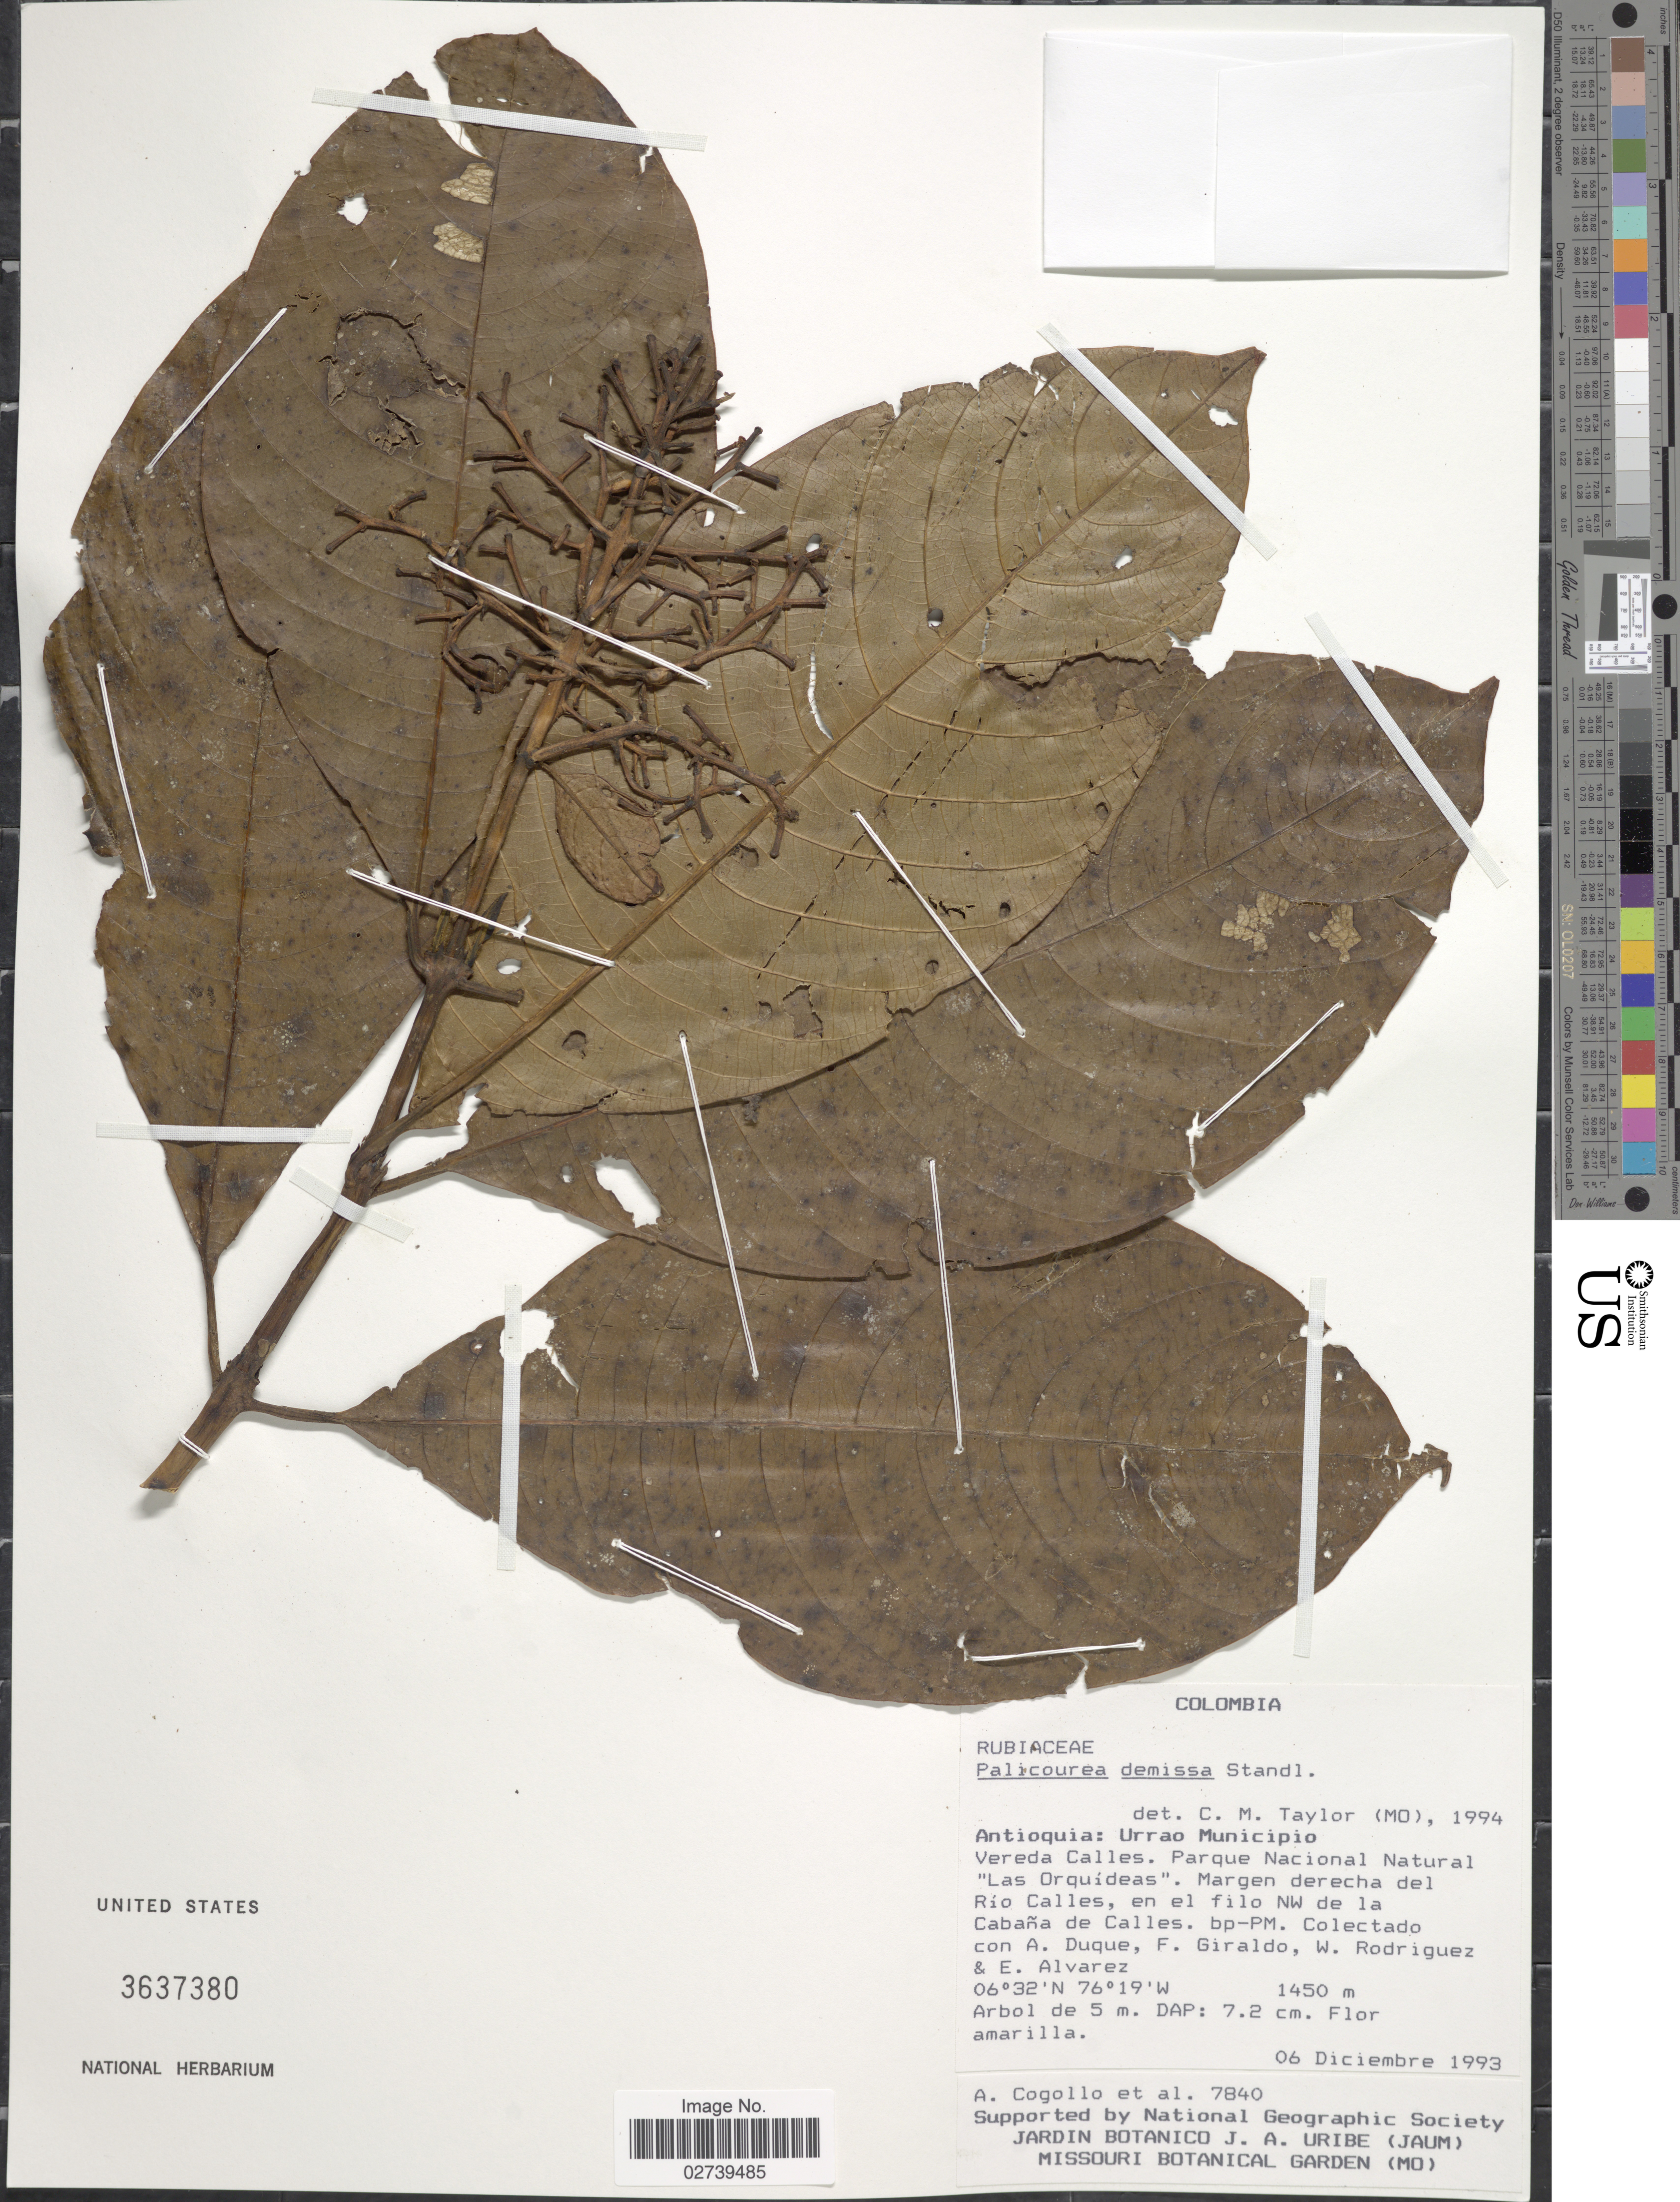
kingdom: Plantae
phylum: Tracheophyta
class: Magnoliopsida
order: Gentianales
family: Rubiaceae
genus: Palicourea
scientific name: Palicourea demissa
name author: Standl.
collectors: A. Cogollo, A. Duque, F. Giraldo, W. Rodriguez & E. Alvarez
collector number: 7840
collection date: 1993-12-06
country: Colombia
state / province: Antioquia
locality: Urrao Municipio, Vereda Calles, Parque Nacional Natural "Las Orquideas", Margen derecha del Rio Calles, en el filo NW de la Cabana de Calles, bp-PM.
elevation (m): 1450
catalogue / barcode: US 3637380